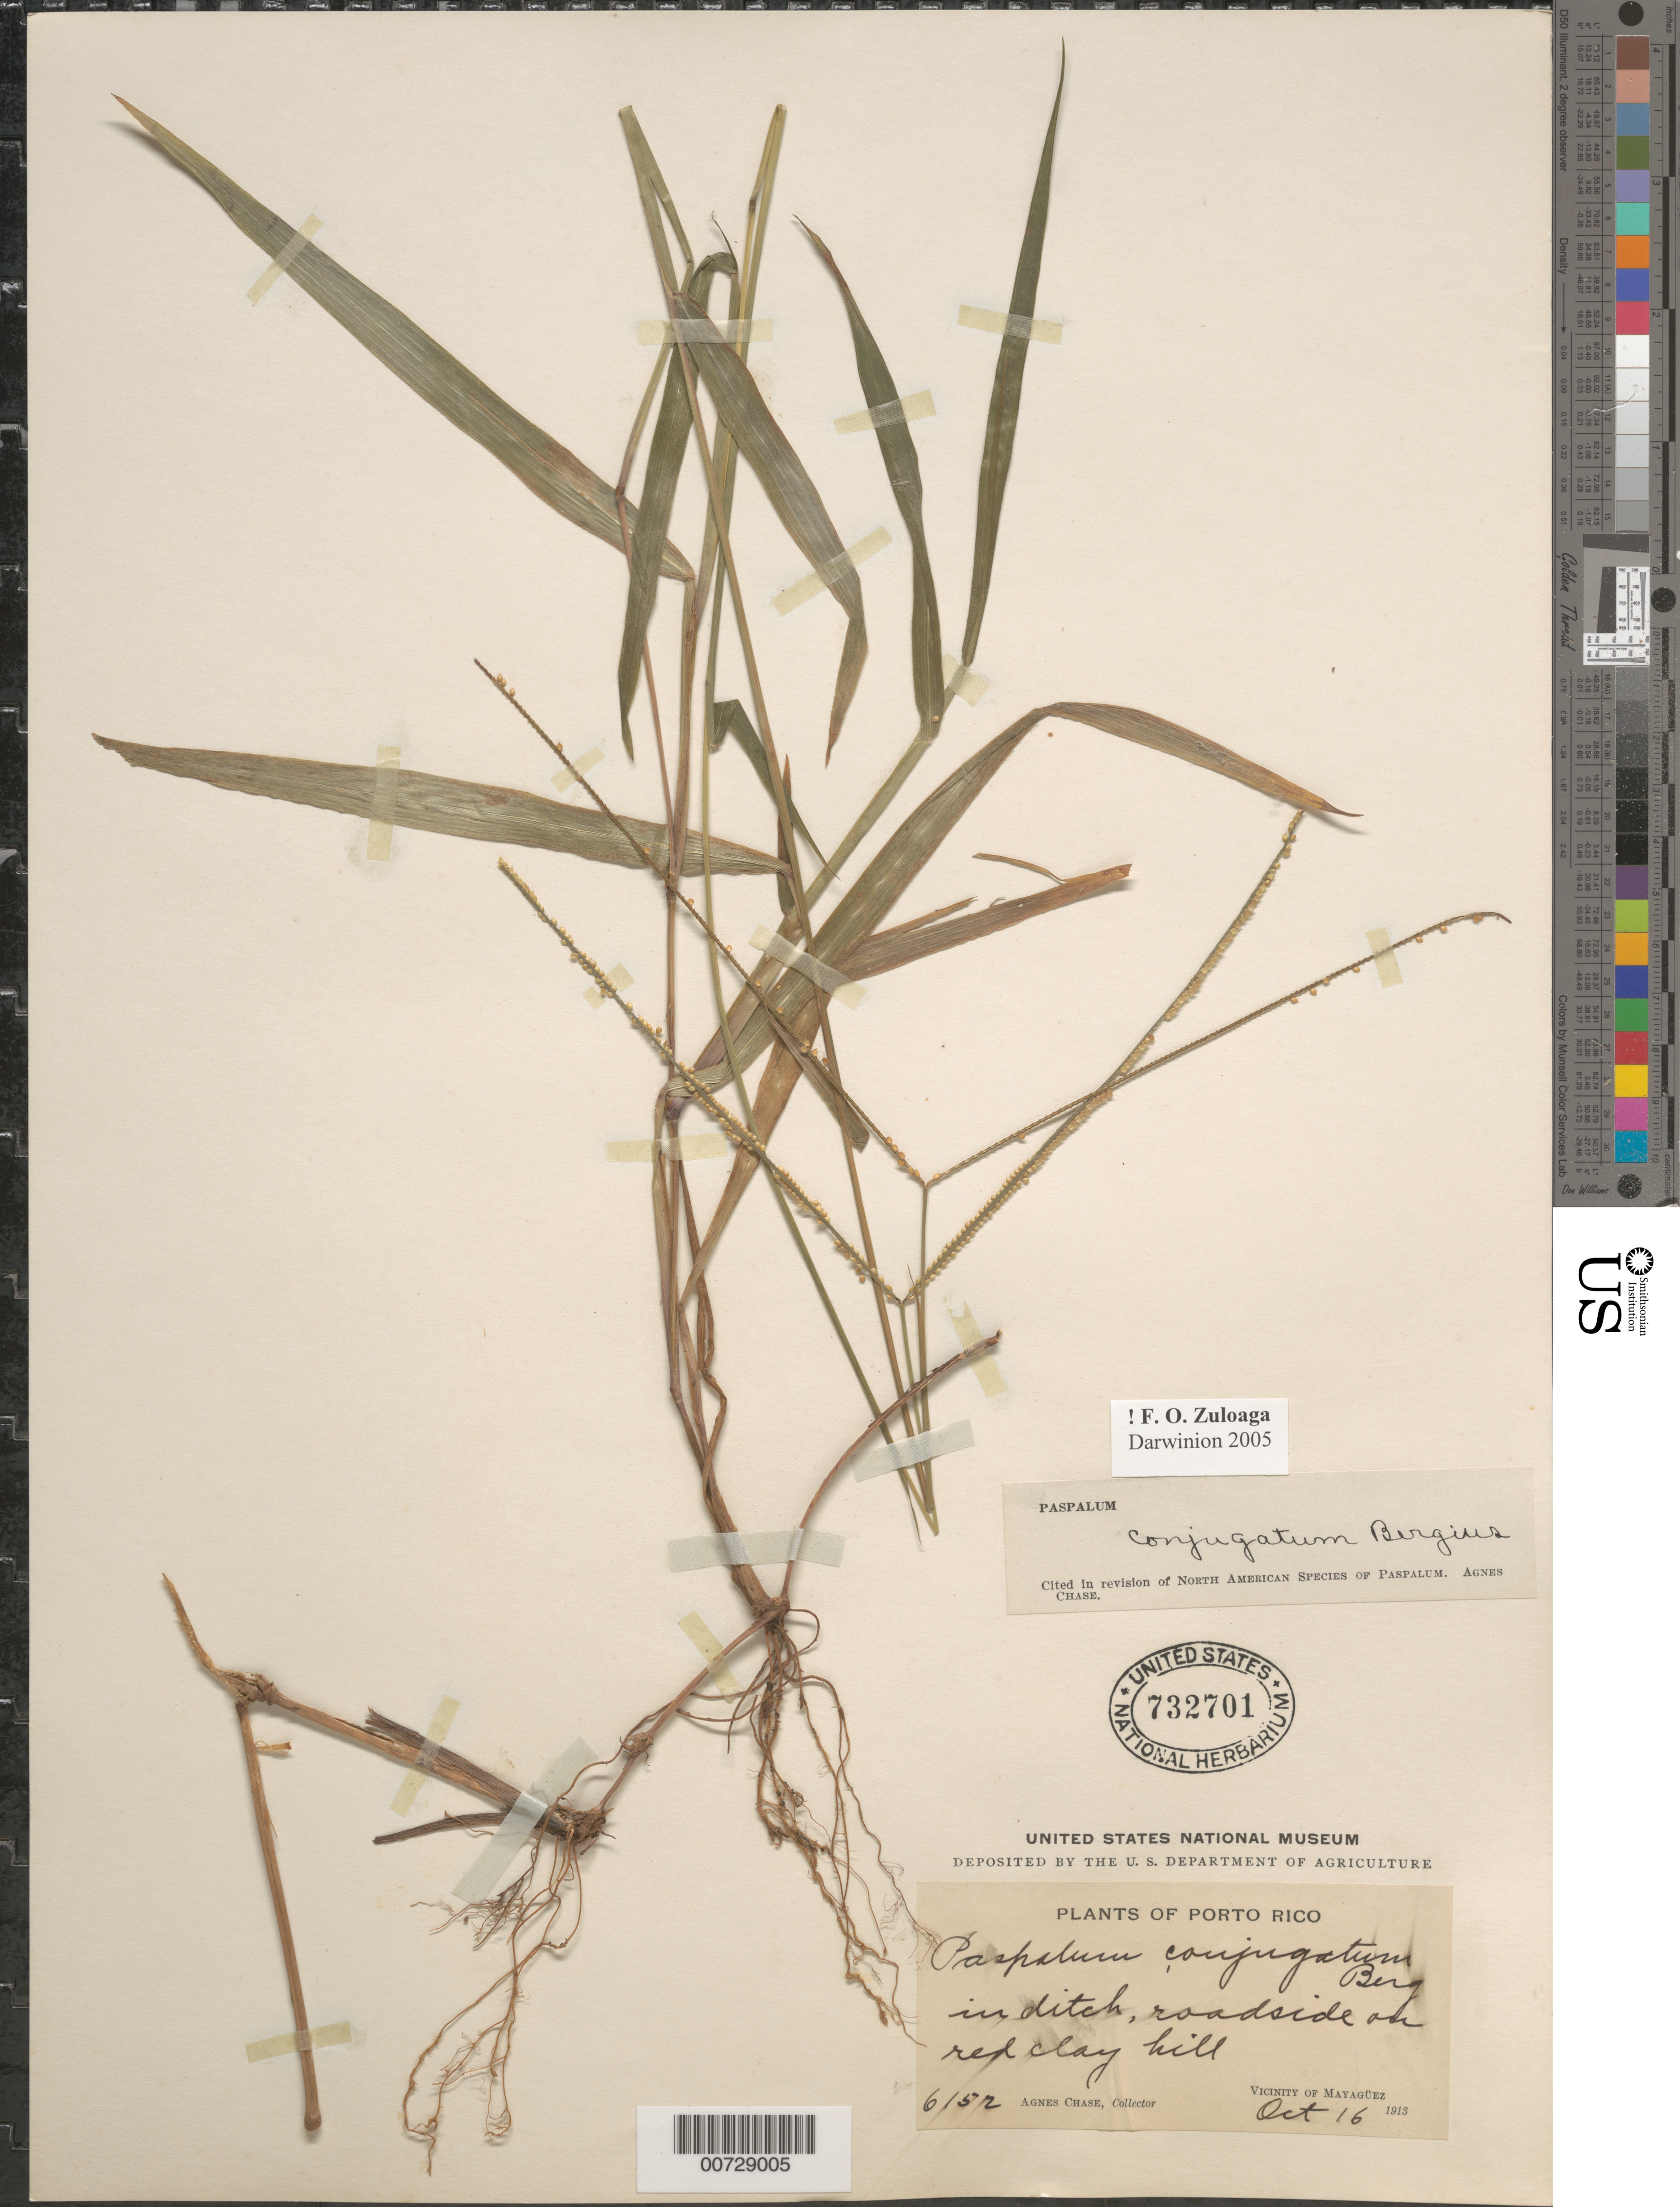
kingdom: Plantae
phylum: Tracheophyta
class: Liliopsida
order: Poales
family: Poaceae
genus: Paspalum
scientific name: Paspalum conjugatum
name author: P.J. Bergius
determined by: Chase, [M.] Agnes, (US)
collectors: A. Chase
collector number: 6152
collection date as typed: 16 Oct 1913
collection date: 1913-10-16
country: Puerto Rico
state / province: Mayagüez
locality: Mayaguez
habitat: In ditch, roadside on red clay hill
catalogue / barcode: US 732701